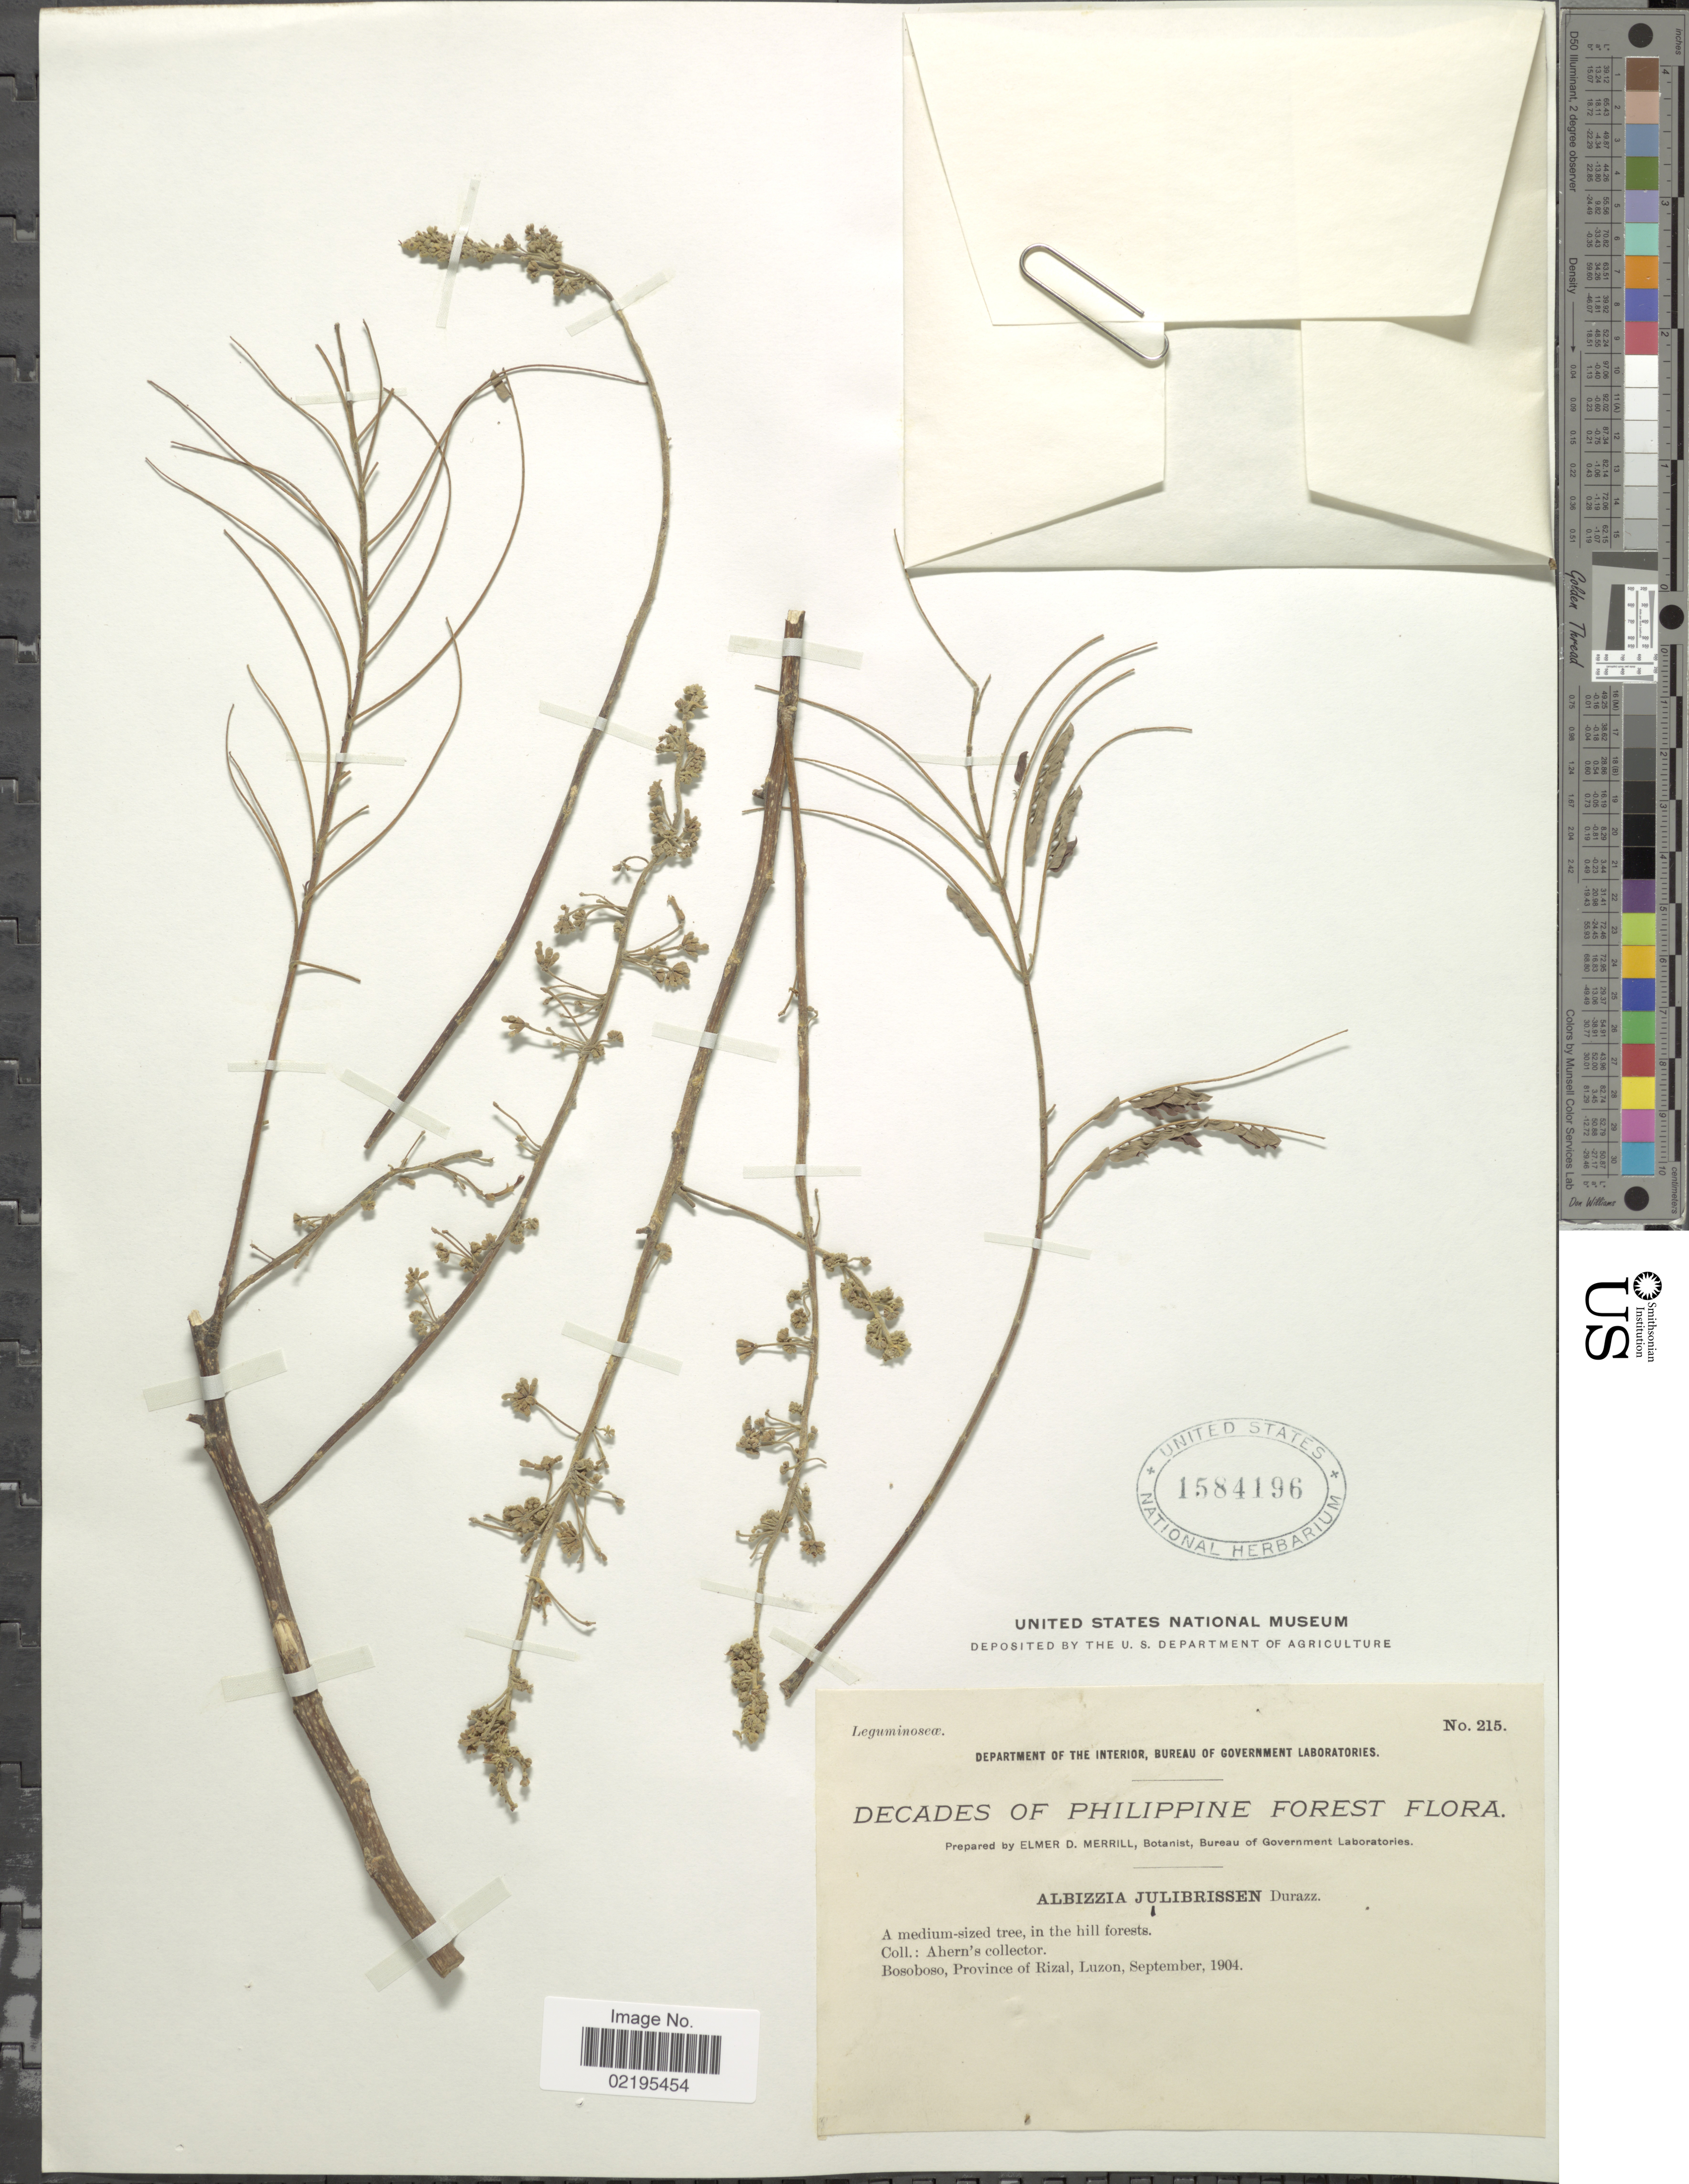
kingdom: Plantae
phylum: Tracheophyta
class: Magnoliopsida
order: Fabales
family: Fabaceae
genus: Albizia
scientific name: Albizia chinensis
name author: (Osbeck) Merr.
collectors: Ahern's collector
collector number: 215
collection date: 1904-09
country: Philippines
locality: Bosoboso, Province Rizal, Luzon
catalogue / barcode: US 1584196